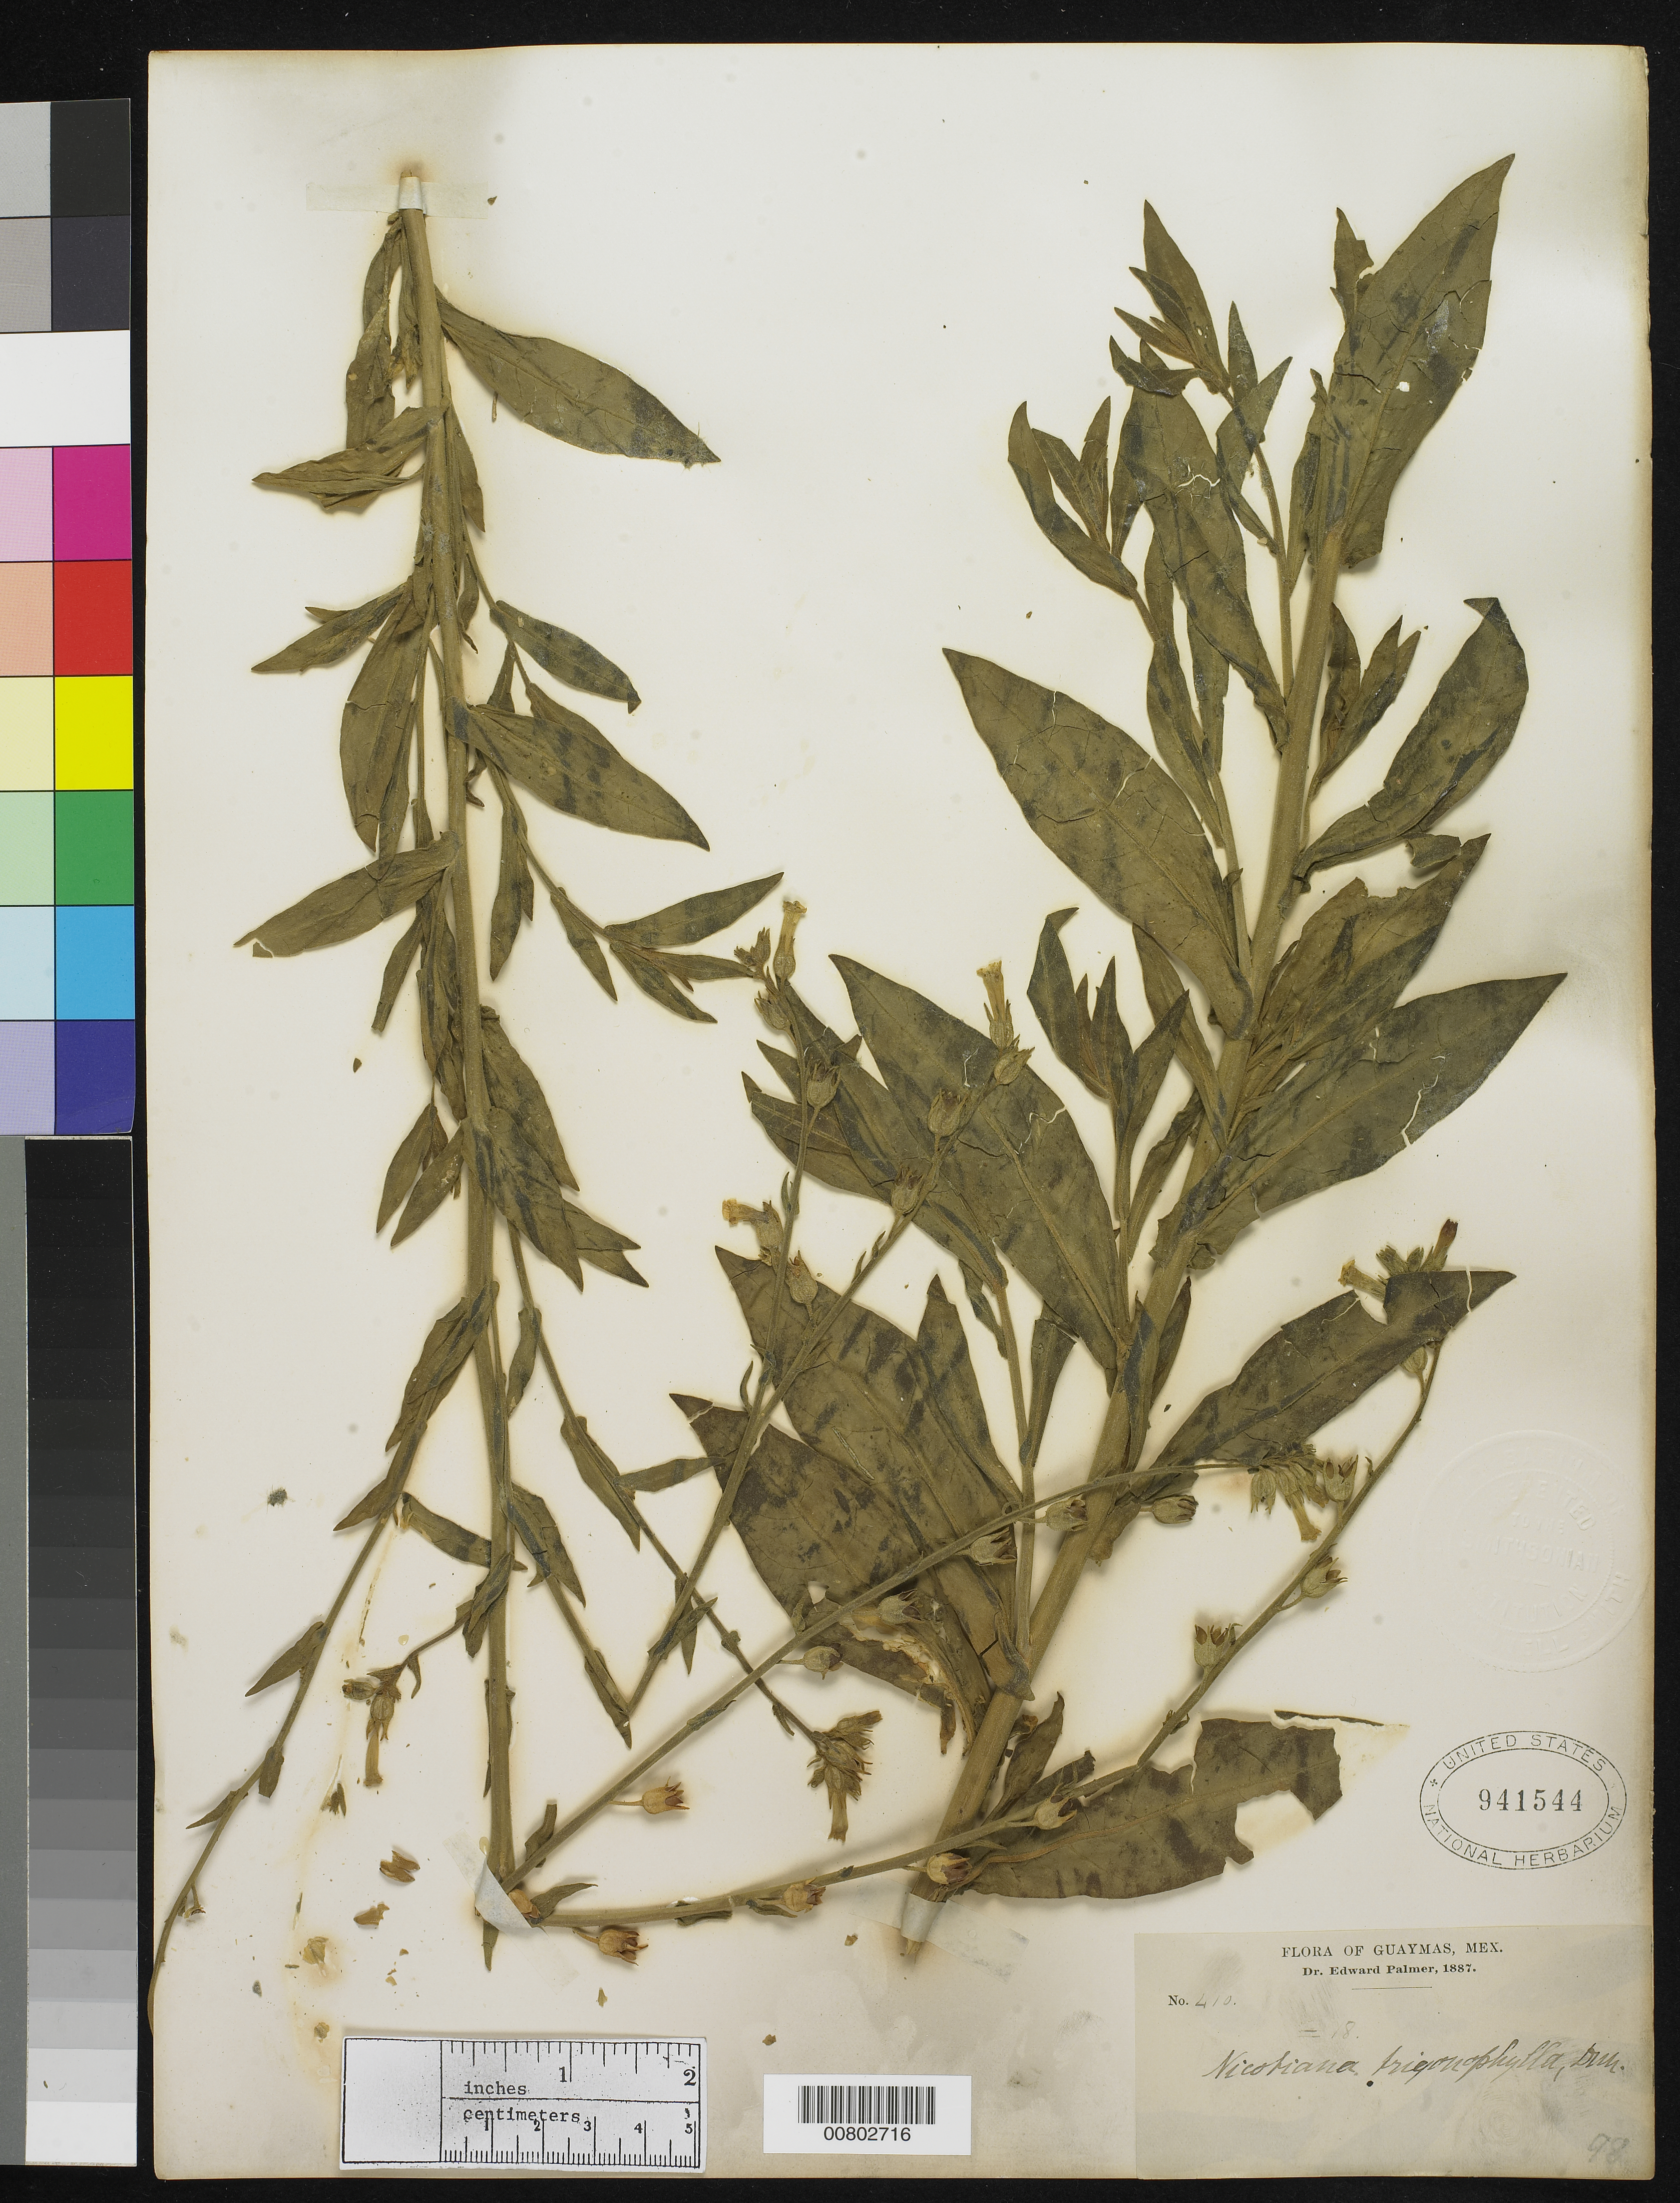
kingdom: Plantae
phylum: Tracheophyta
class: Magnoliopsida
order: Solanales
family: Solanaceae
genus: Nicotiana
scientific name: Nicotiana trigonophylla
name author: Dunal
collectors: E. Palmer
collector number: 410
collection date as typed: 1887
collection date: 1887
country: Mexico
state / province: Sonora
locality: Guaymas, Sonora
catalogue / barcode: US 941544